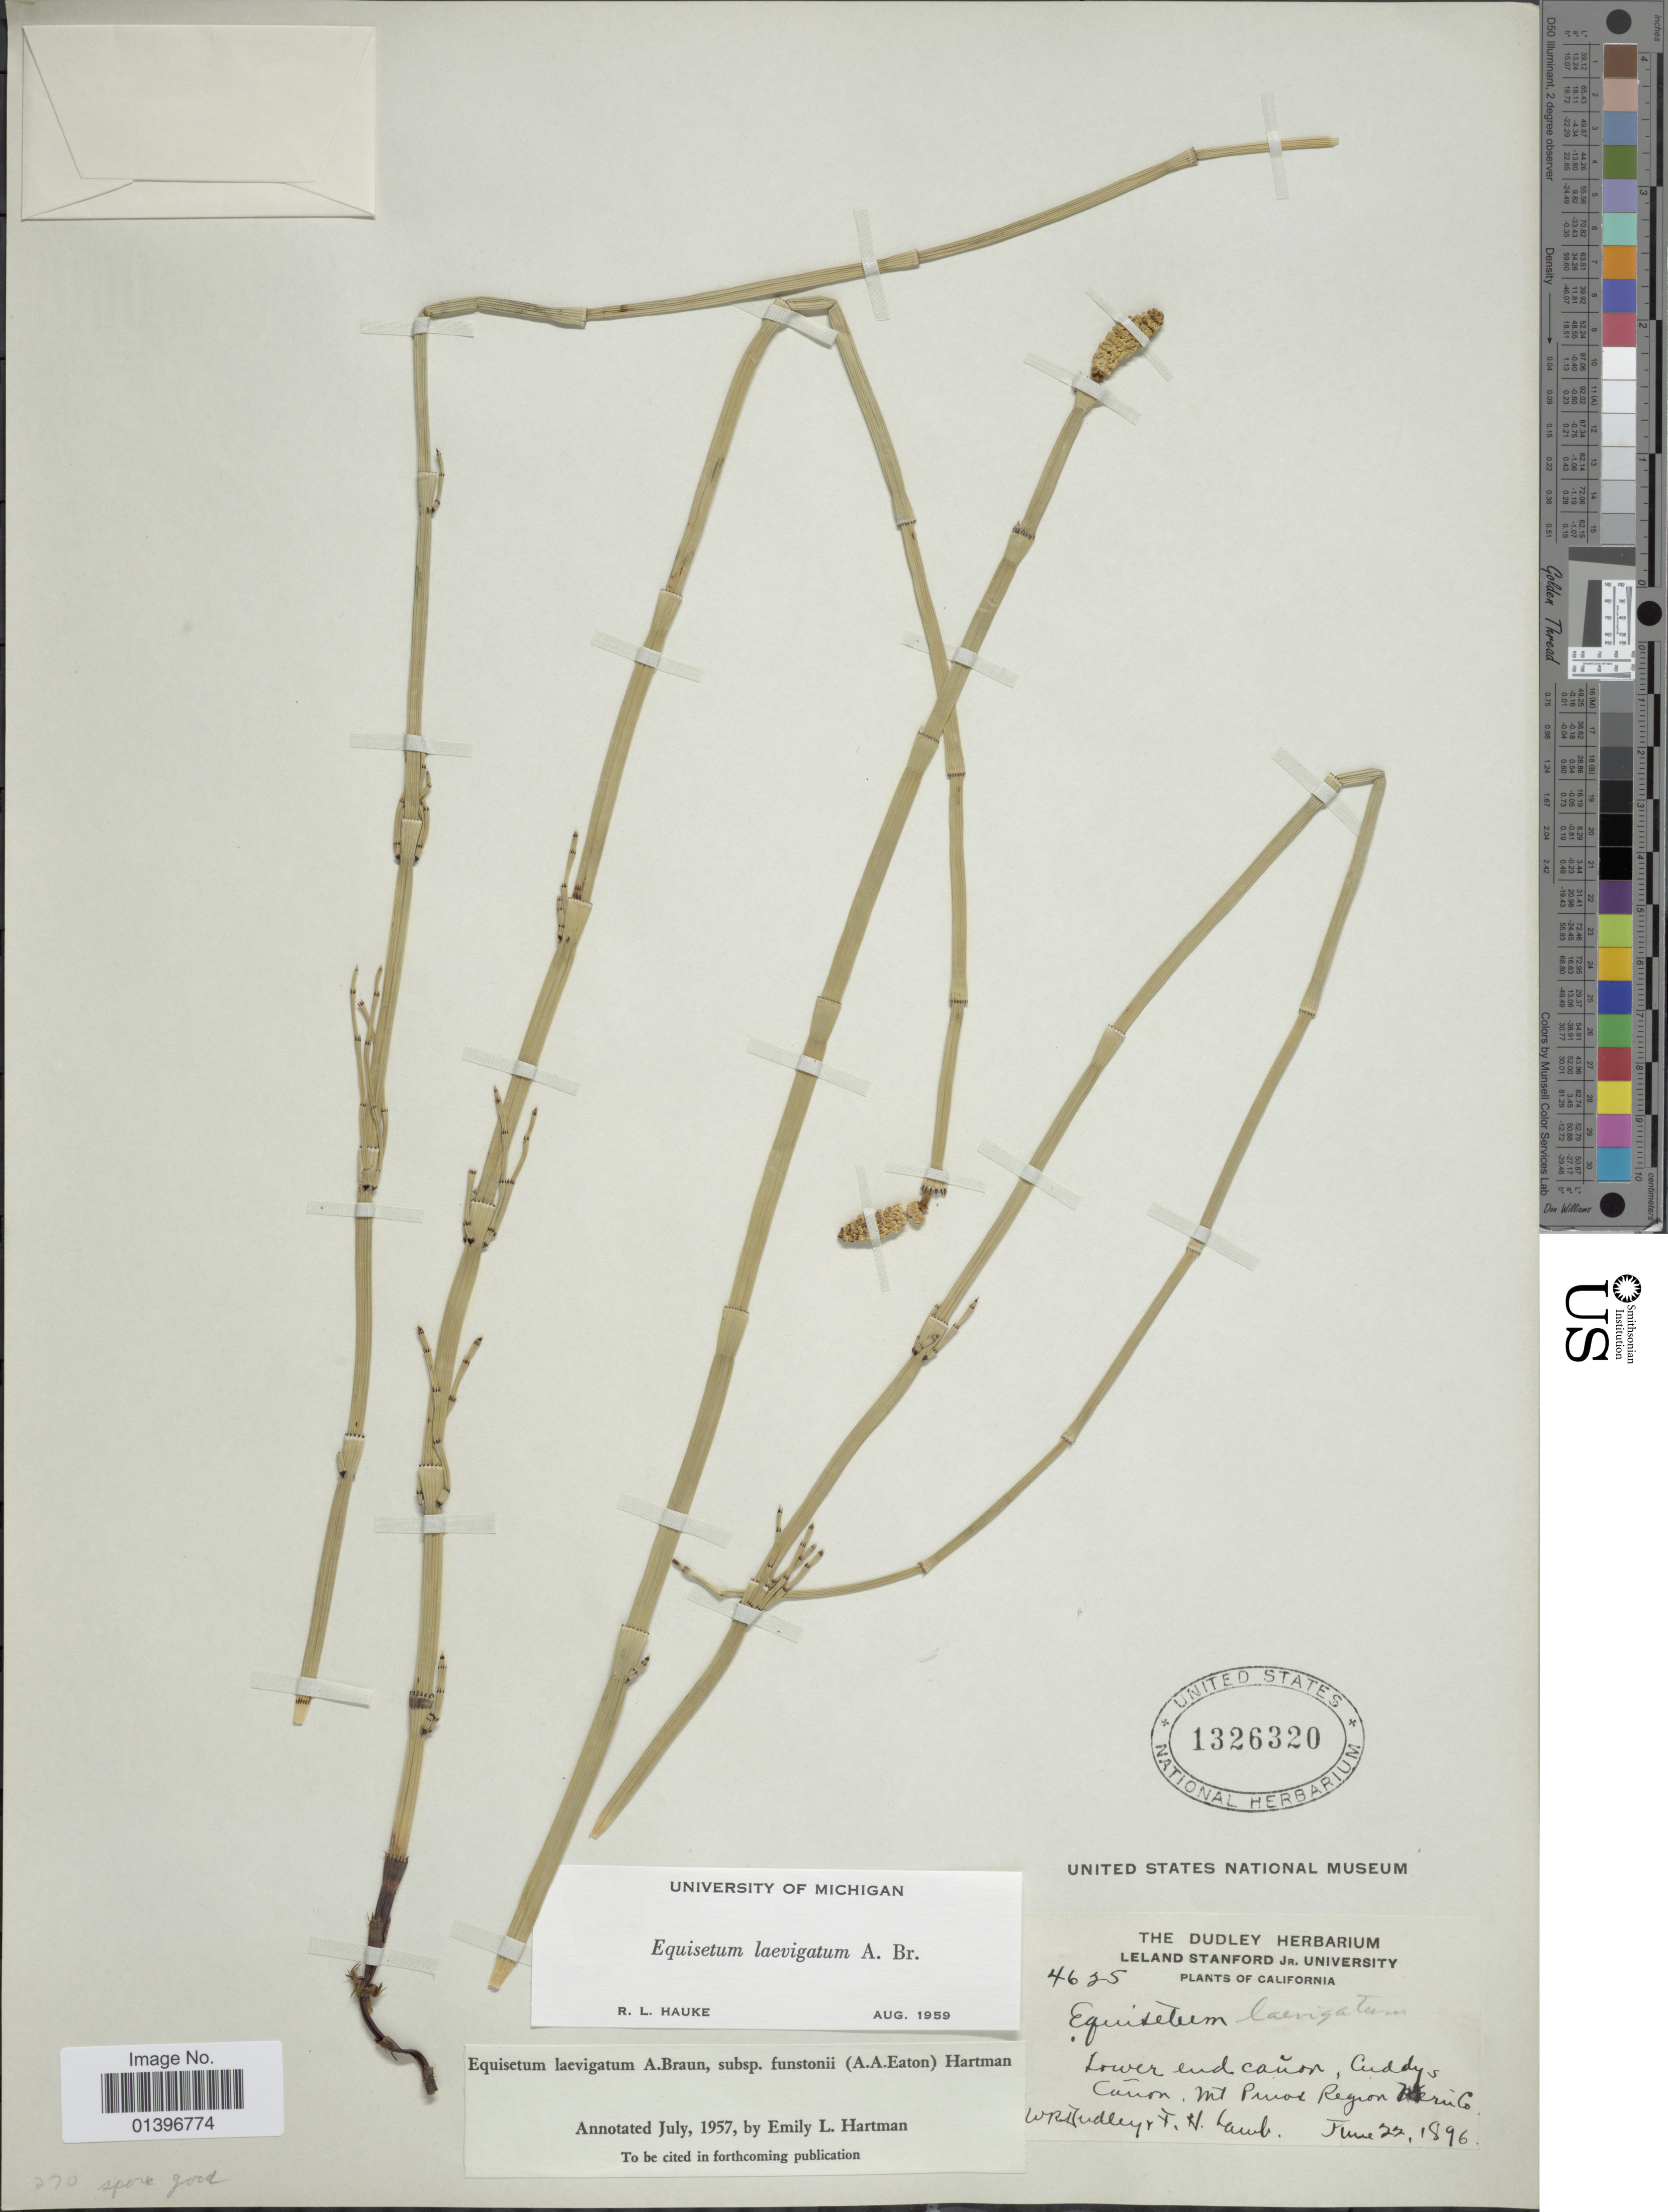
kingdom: Plantae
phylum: Tracheophyta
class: Polypodiopsida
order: Equisetales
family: Equisetaceae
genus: Equisetum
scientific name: Equisetum laevigatum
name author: A. Braun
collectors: W. Judley & F. Haub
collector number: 4625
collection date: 1896-06-22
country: United States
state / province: California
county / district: Kern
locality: Lower end cañon, Cuddys Cañon, Mt Pinos Region Kern Co.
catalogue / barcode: US 1326320